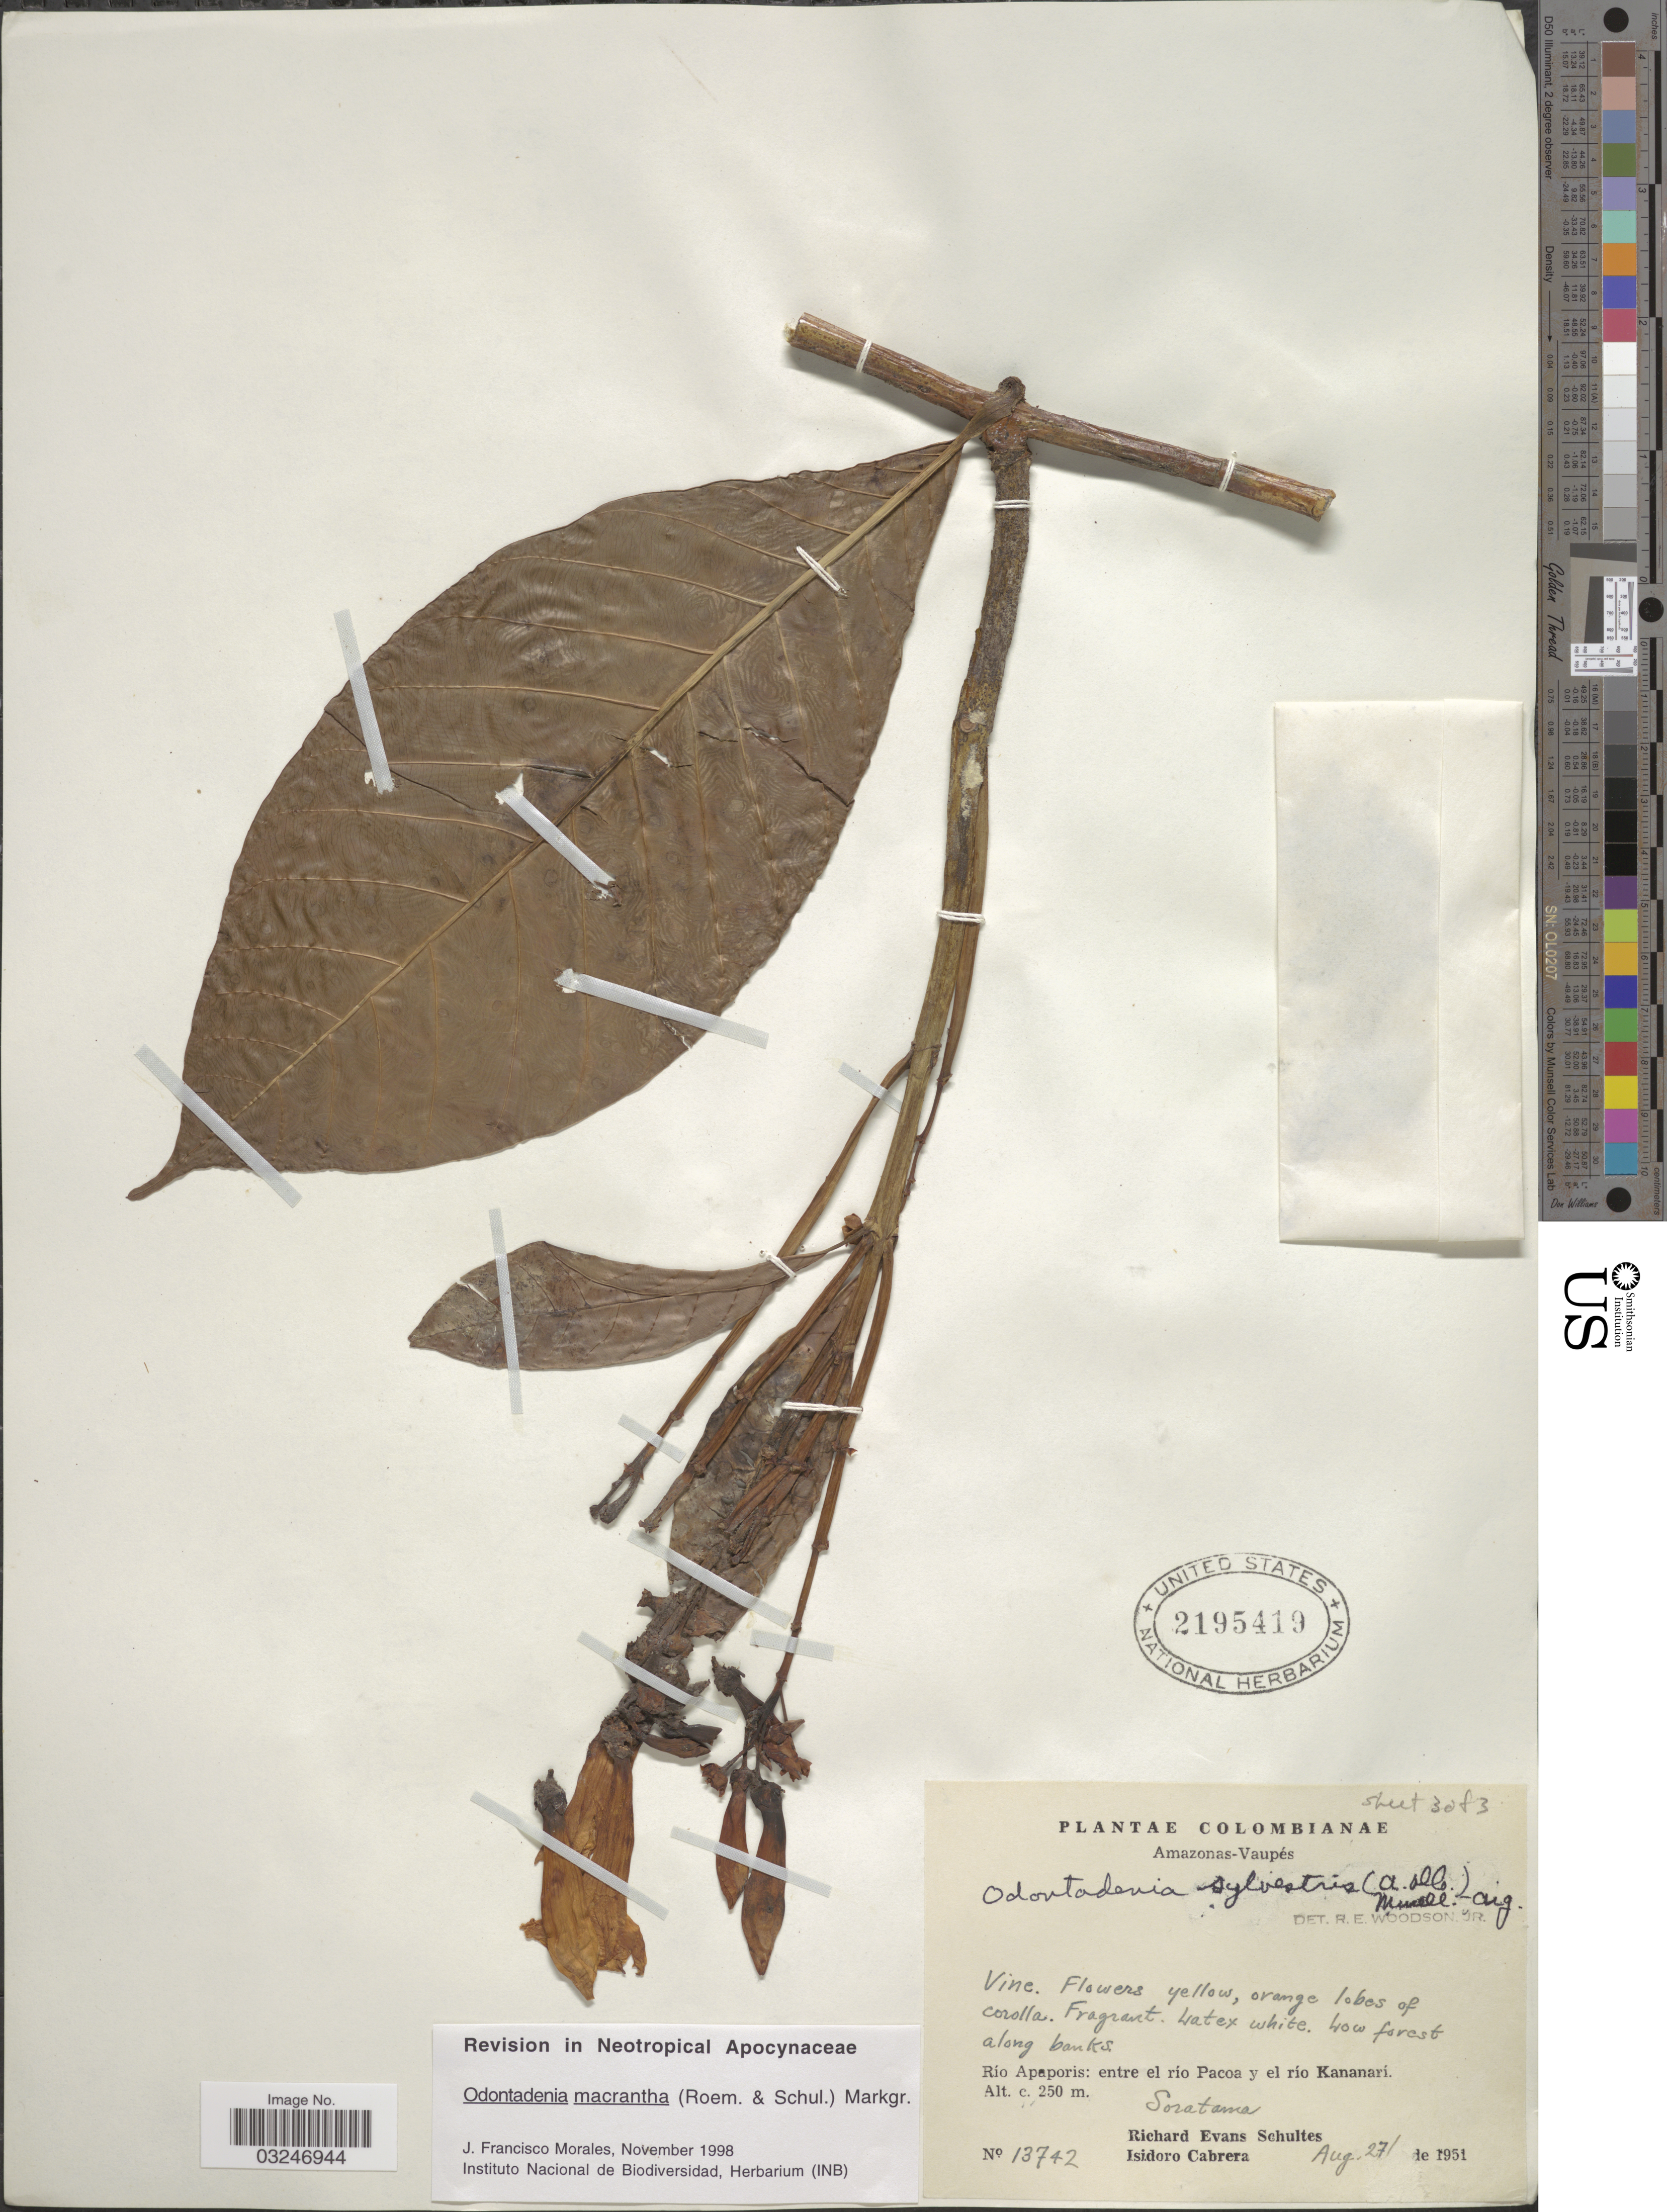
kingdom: Plantae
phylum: Tracheophyta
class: Magnoliopsida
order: Gentianales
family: Apocynaceae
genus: Odontadenia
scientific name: Odontadenia macrantha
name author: (Roem. & Schult.) Markgr.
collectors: R. E. Schultes & I. Cabrera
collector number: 13742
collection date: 1951-08-27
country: Colombia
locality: Amazonas-Vaupés. Río Apaporis: entre el río Pacoa y el río Kananarí. Soratama.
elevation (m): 250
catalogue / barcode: US 2195419